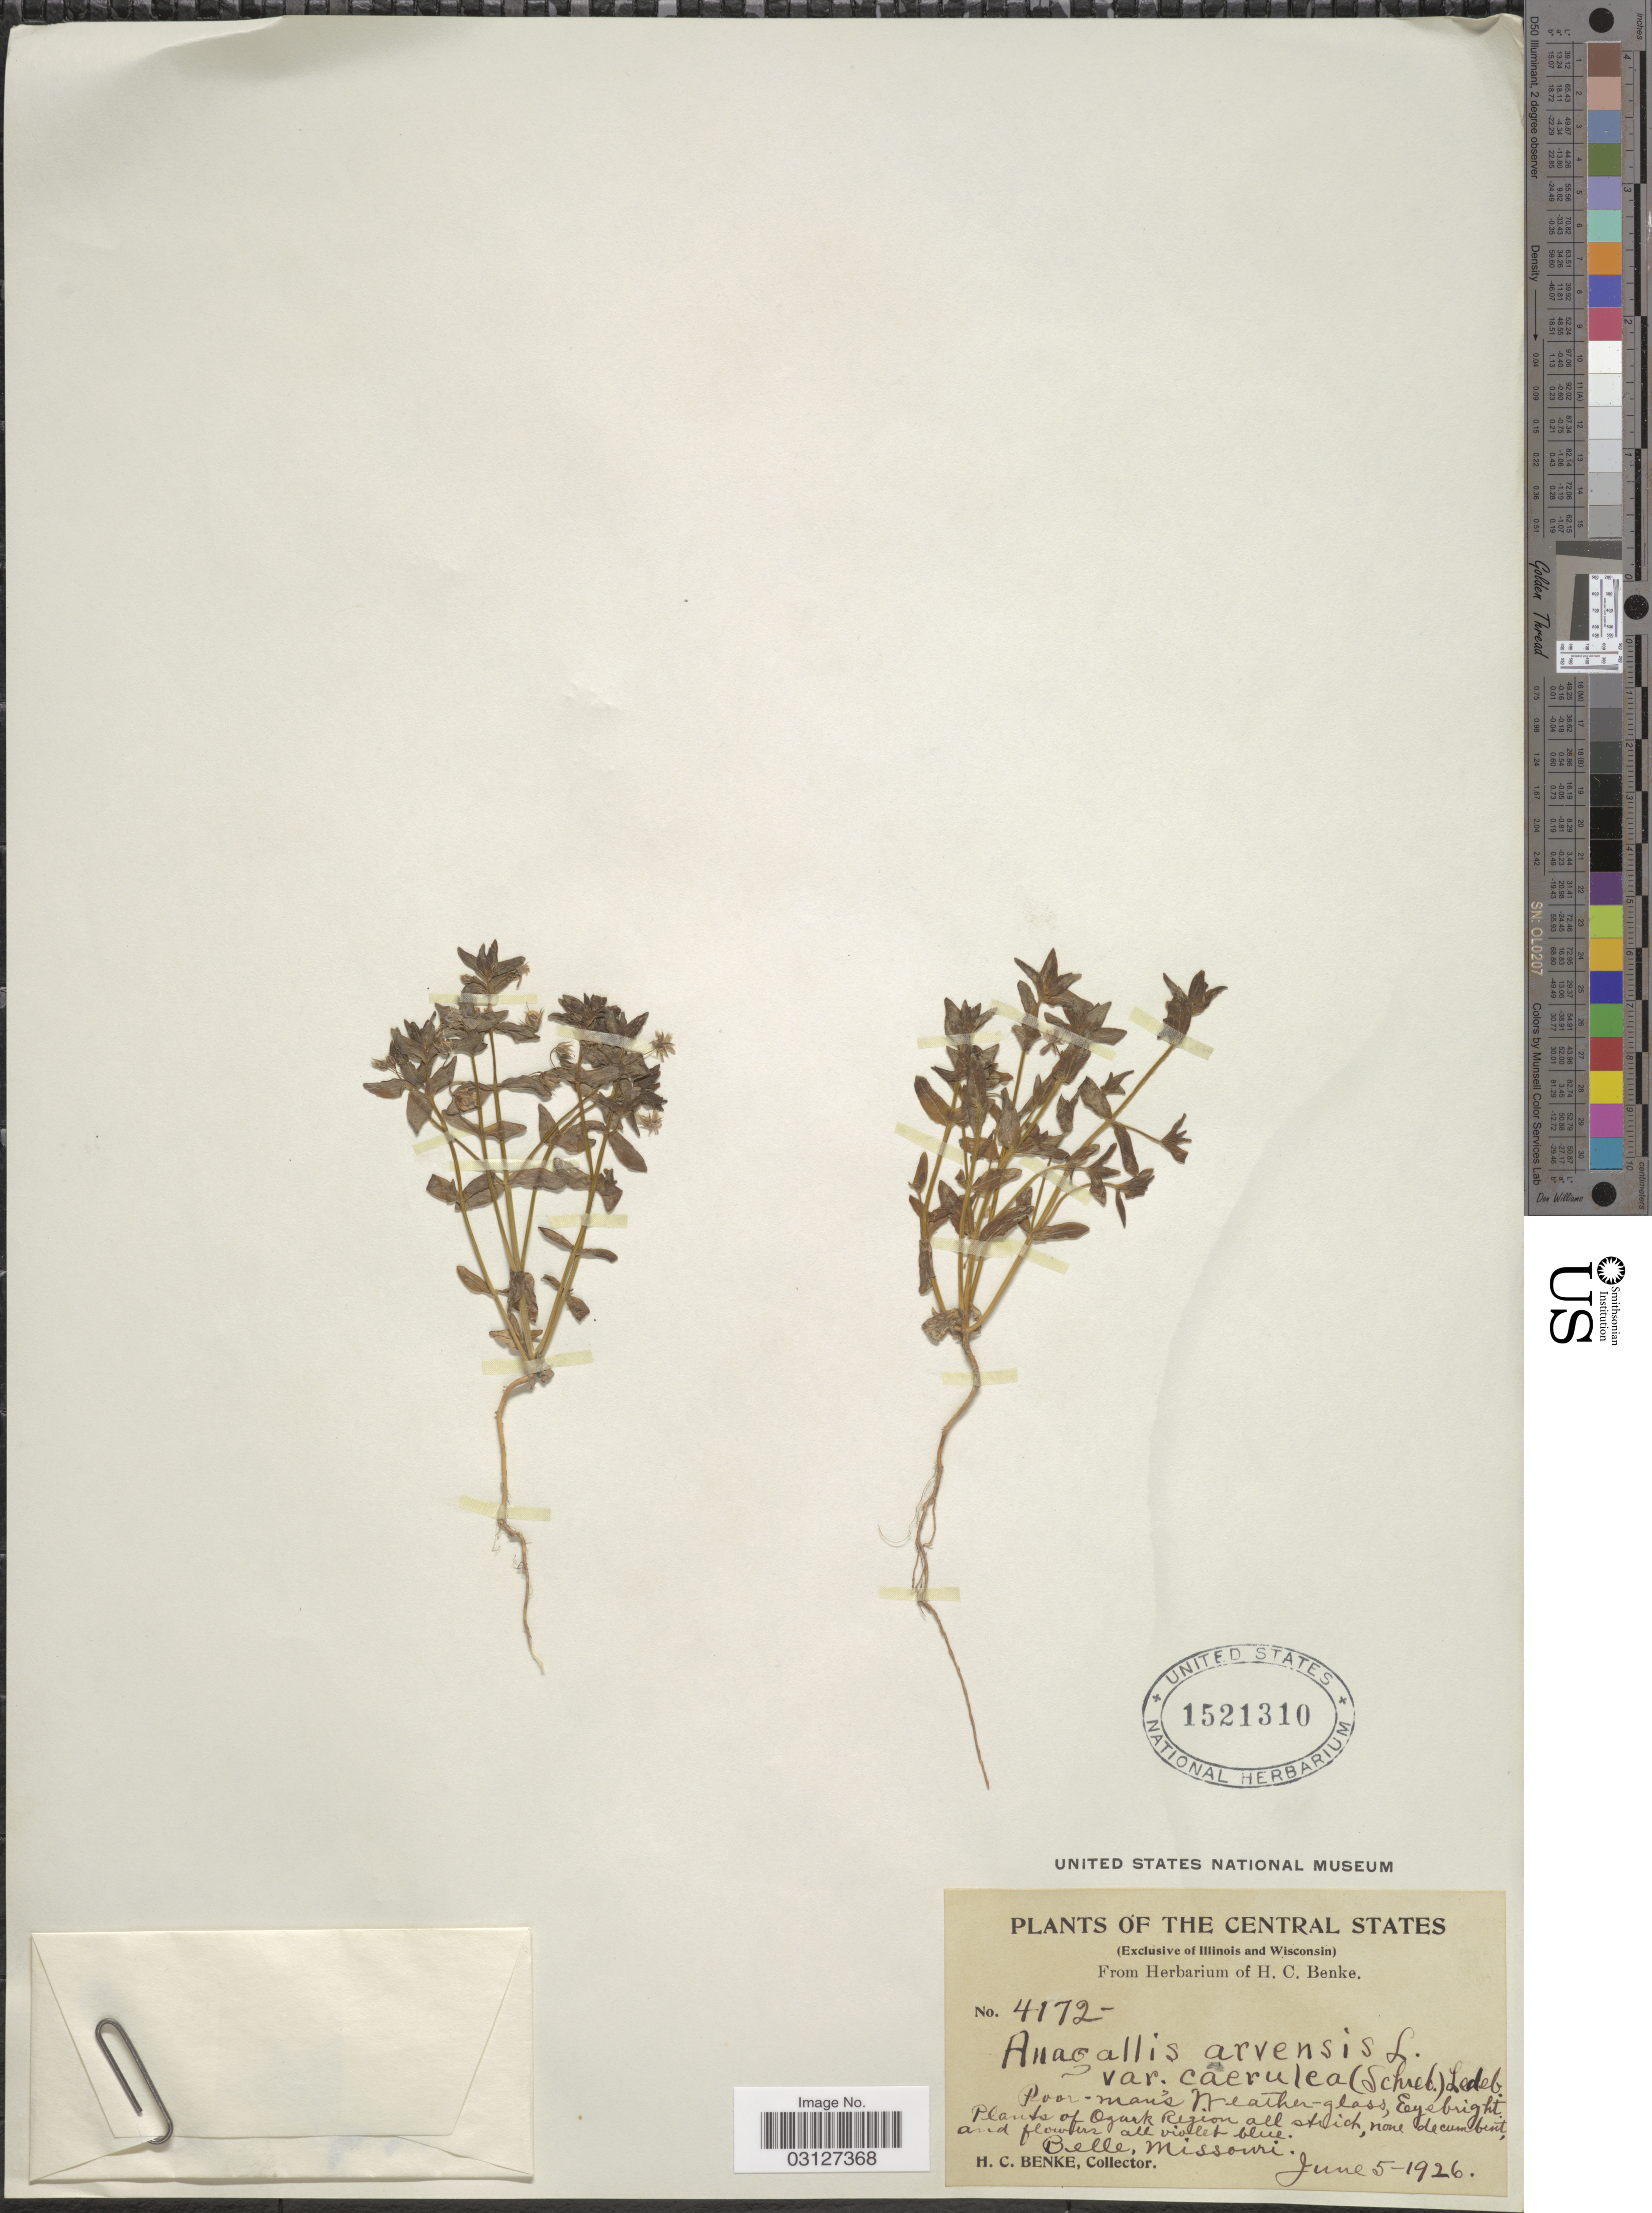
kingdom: Plantae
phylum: Tracheophyta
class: Magnoliopsida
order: Ericales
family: Primulaceae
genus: Anagallis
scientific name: Anagallis arvensis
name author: L.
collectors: H. Benke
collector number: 4172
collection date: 1926-06-05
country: United States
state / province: Missouri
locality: The Central States, Belle.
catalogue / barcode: US 1521310